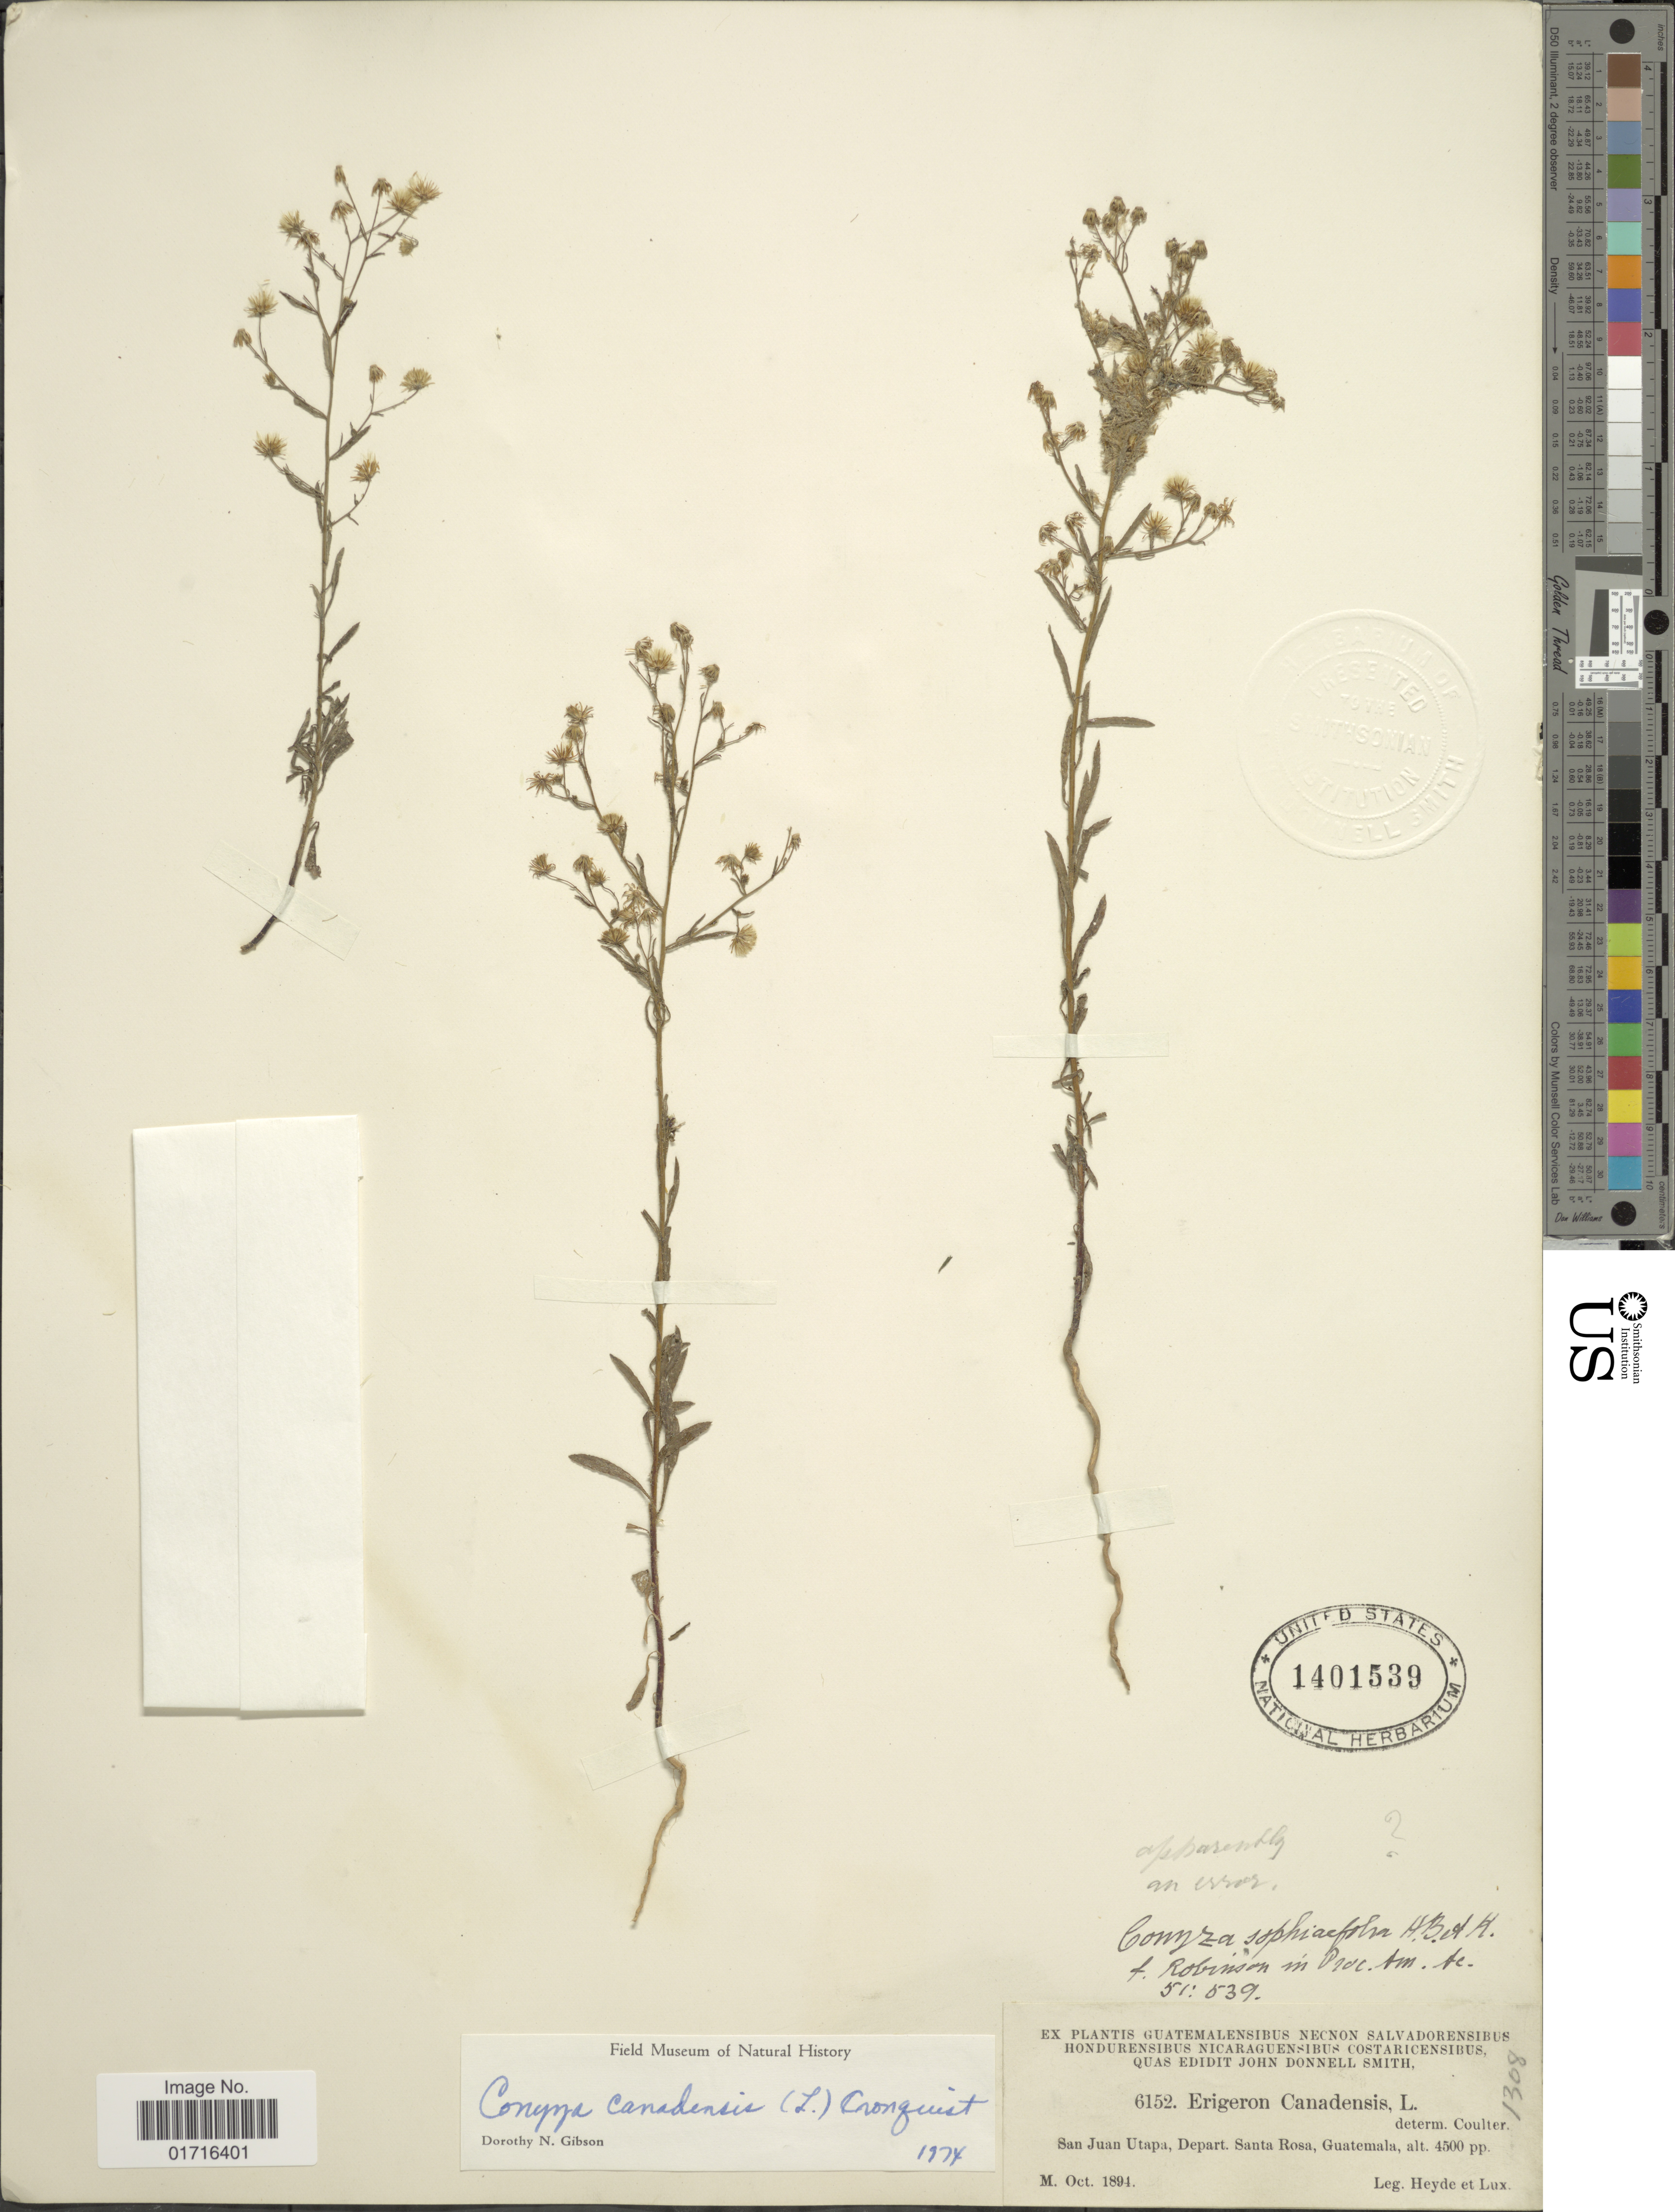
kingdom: Plantae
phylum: Tracheophyta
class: Magnoliopsida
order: Asterales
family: Asteraceae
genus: Conyza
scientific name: Conyza canadensis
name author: (L.) Cronq.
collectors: Heyde & Lux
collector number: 6152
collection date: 1894-10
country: Guatemala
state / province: Santa Rosa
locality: San Juan Utapa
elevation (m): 1372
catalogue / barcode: US 1401539